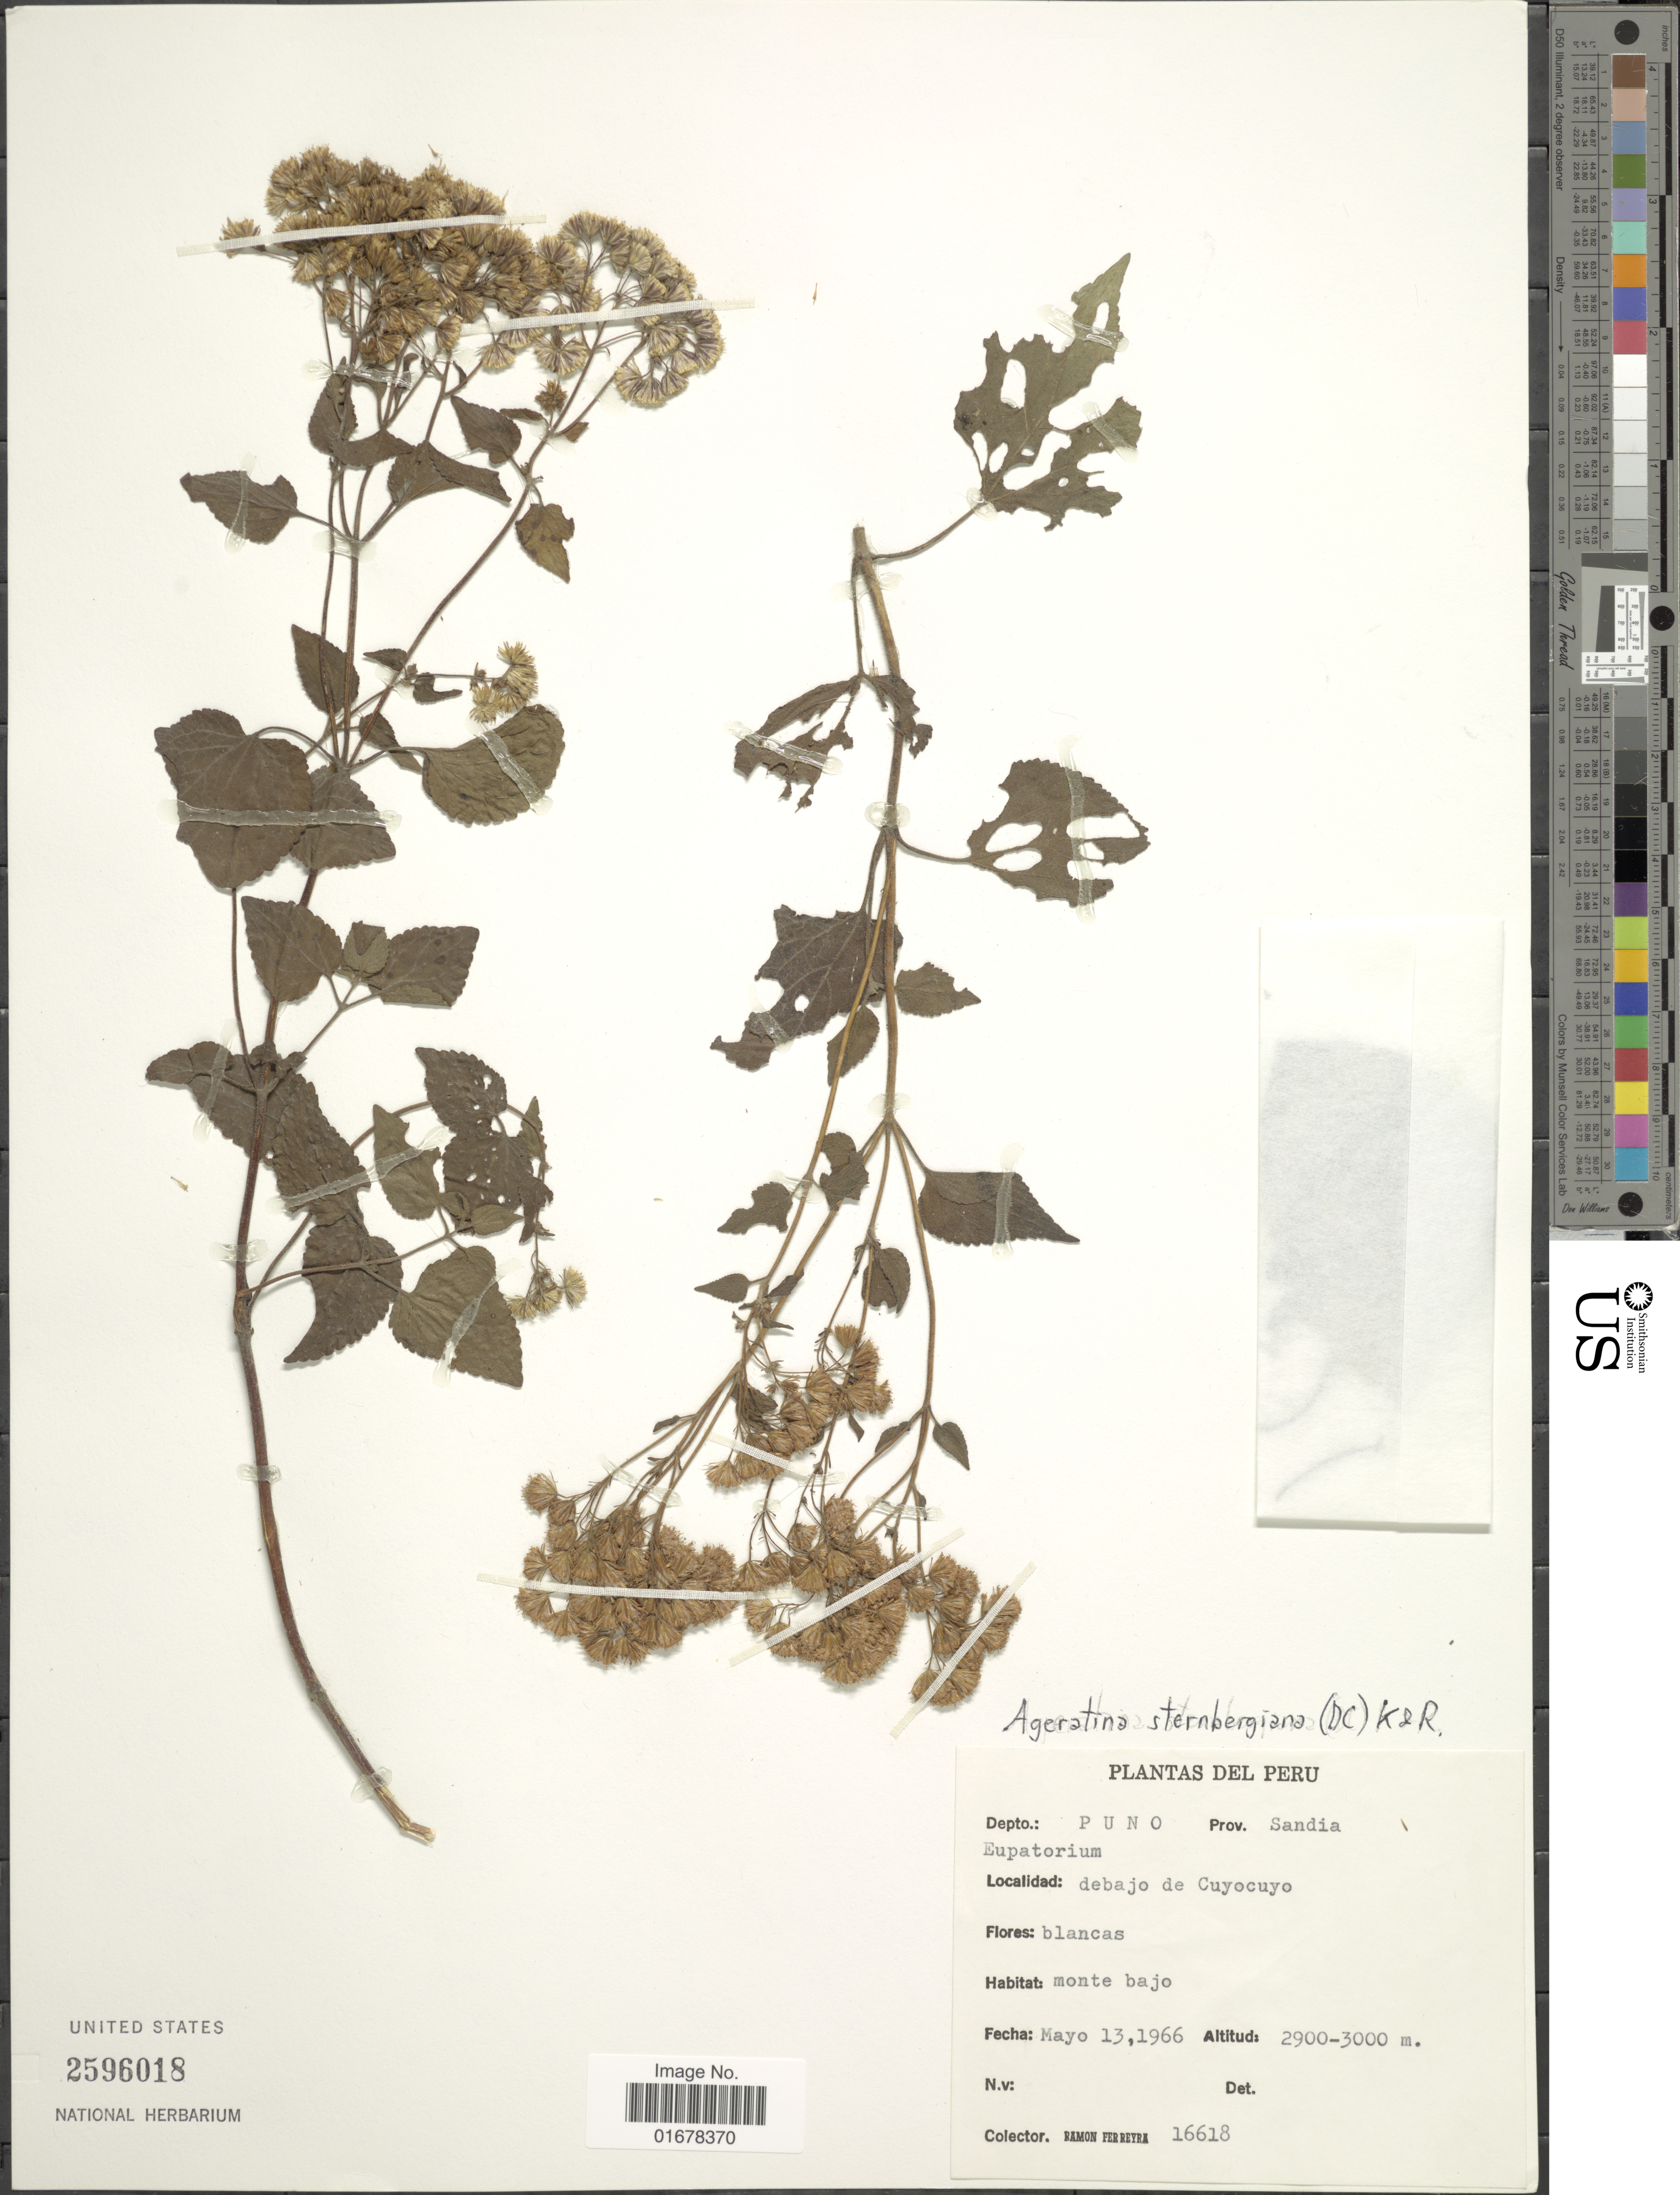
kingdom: Plantae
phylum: Tracheophyta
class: Magnoliopsida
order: Asterales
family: Asteraceae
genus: Ageratina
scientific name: Ageratina sternbergiana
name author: (DC.) R.M. King & H. Rob.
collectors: R. A. Ferreyra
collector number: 16618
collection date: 1966-05-13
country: Peru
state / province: Puno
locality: Depto. Puno, Prov. Sandia, Debajo de Cuyocuyo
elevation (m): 2900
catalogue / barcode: US 2596018